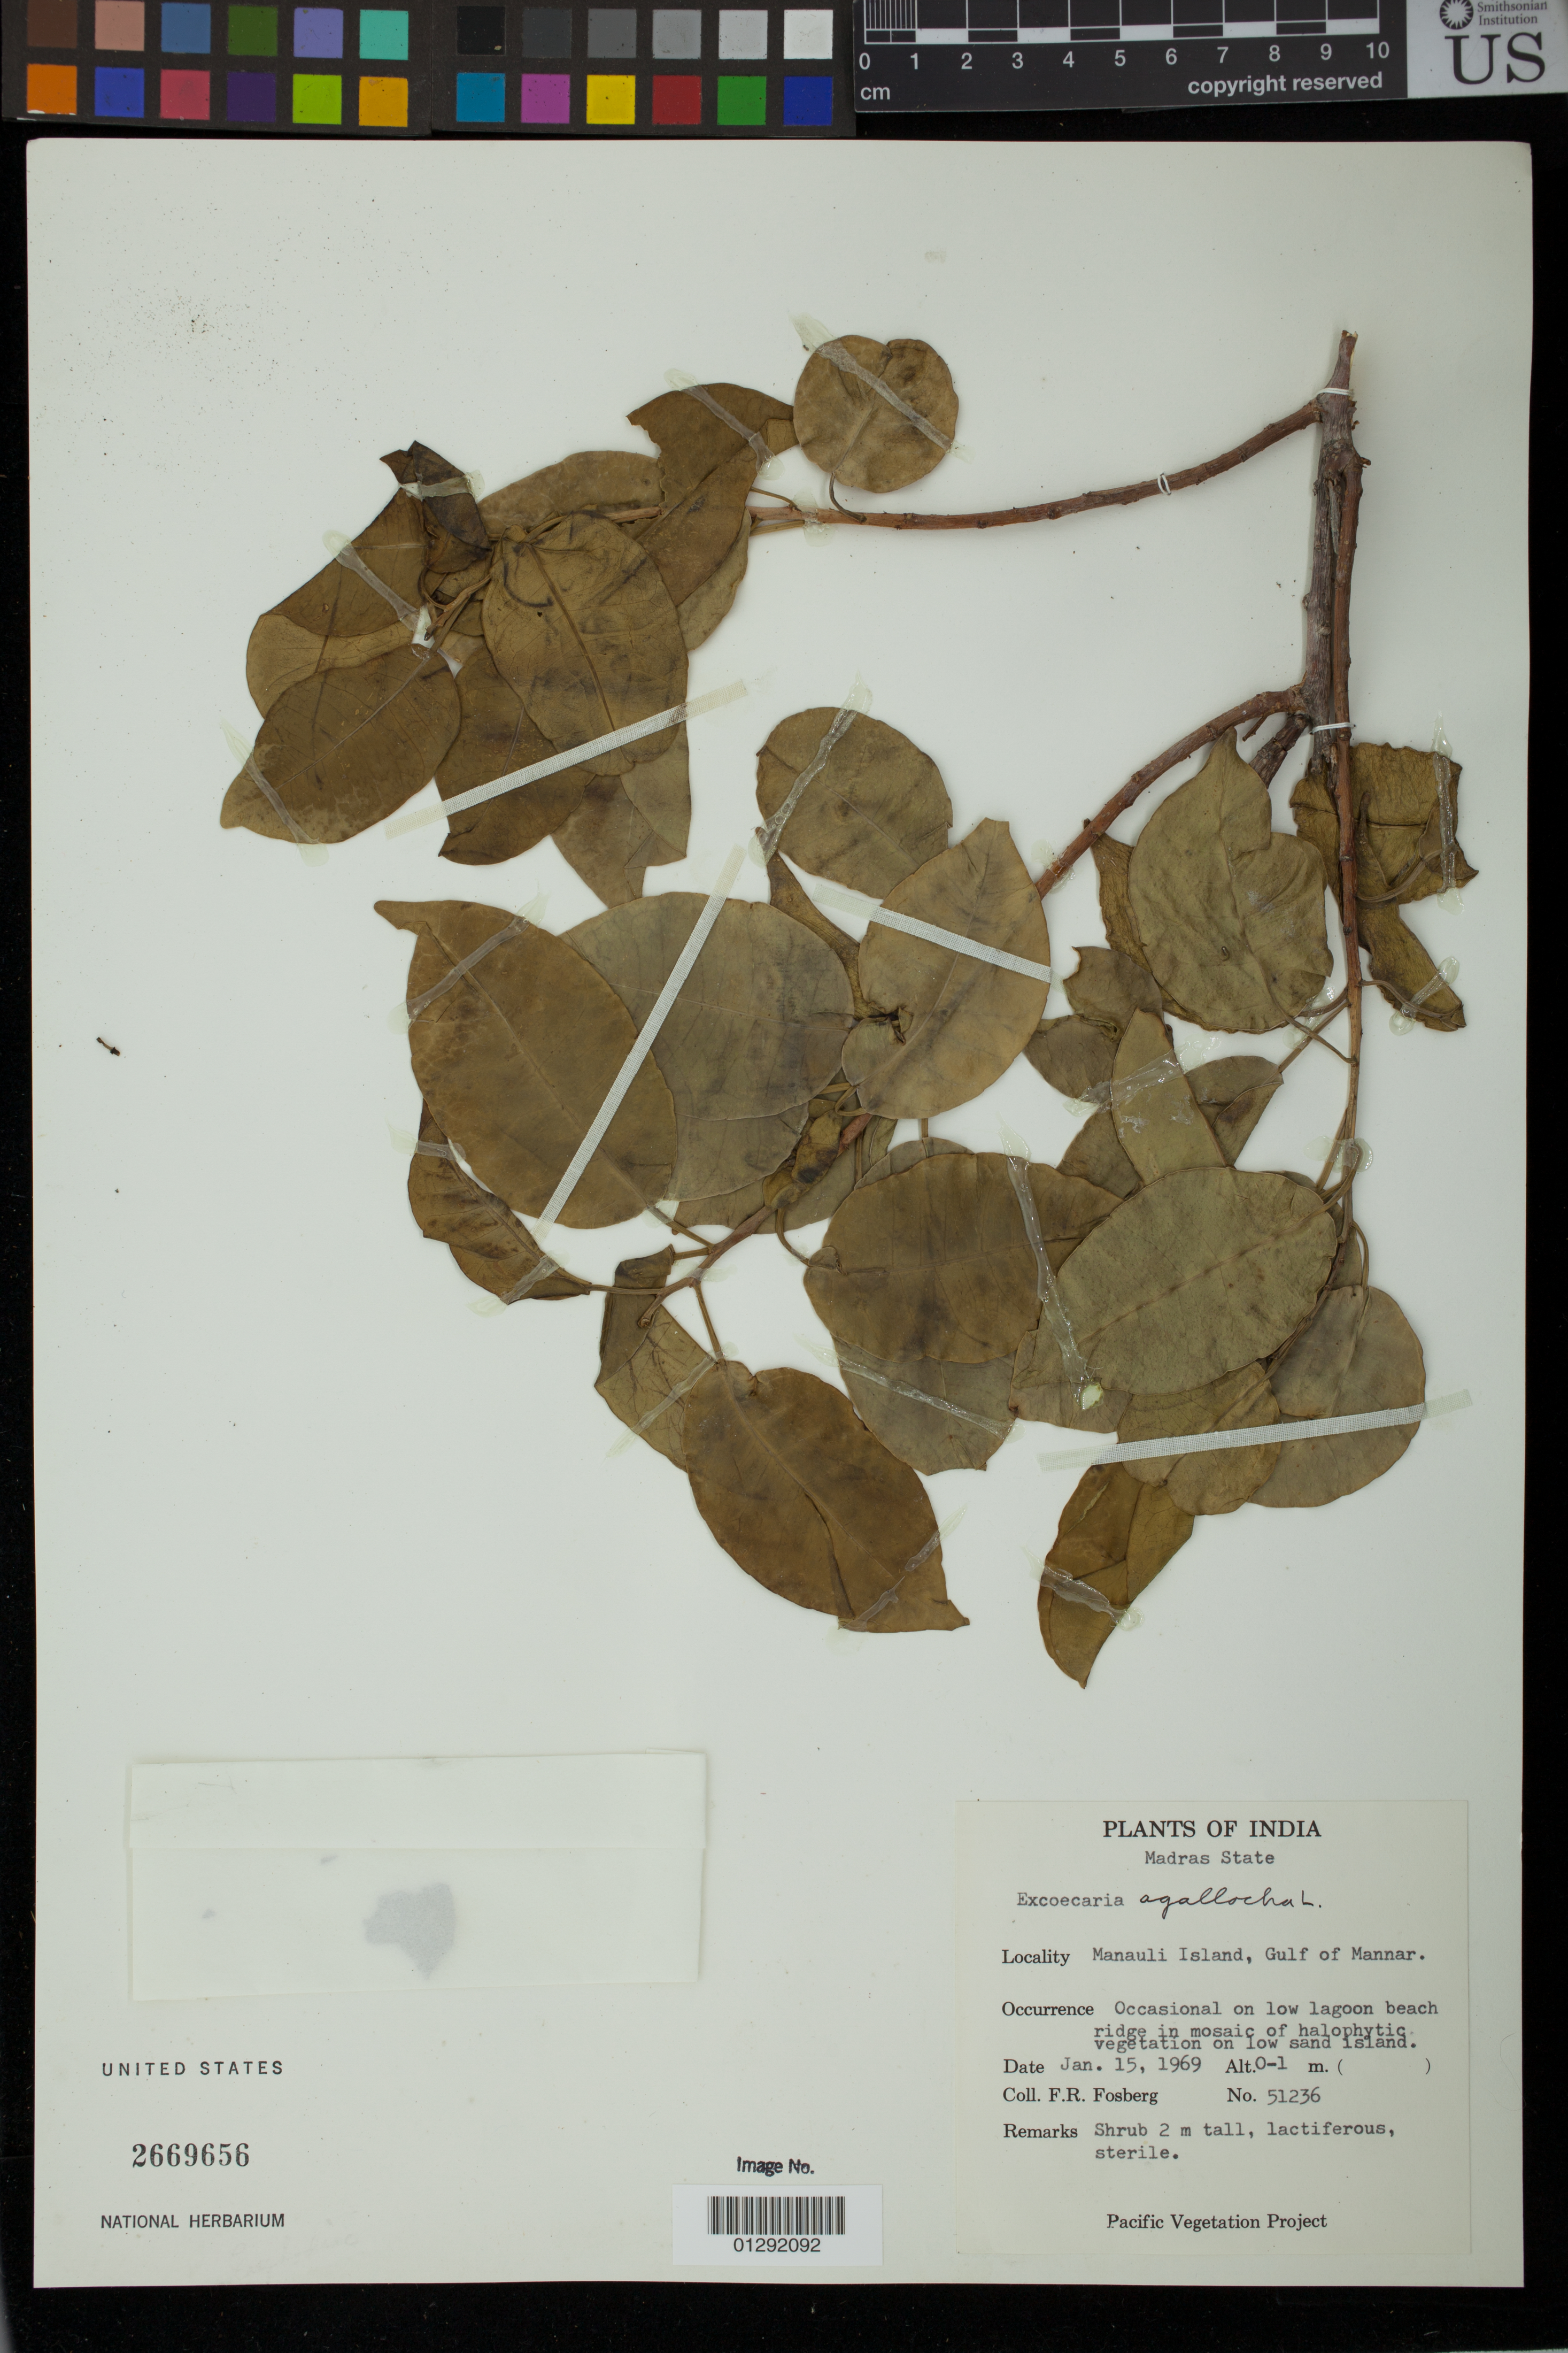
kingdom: Plantae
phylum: Tracheophyta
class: Magnoliopsida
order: Malpighiales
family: Euphorbiaceae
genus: Excoecaria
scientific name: Excoecaria agallocha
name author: L.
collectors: F. R. Fosberg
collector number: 51236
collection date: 1969-01-15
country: India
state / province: Tamil Nadu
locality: Manuali Island, Gulf of Mannar.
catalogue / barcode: US 2669656